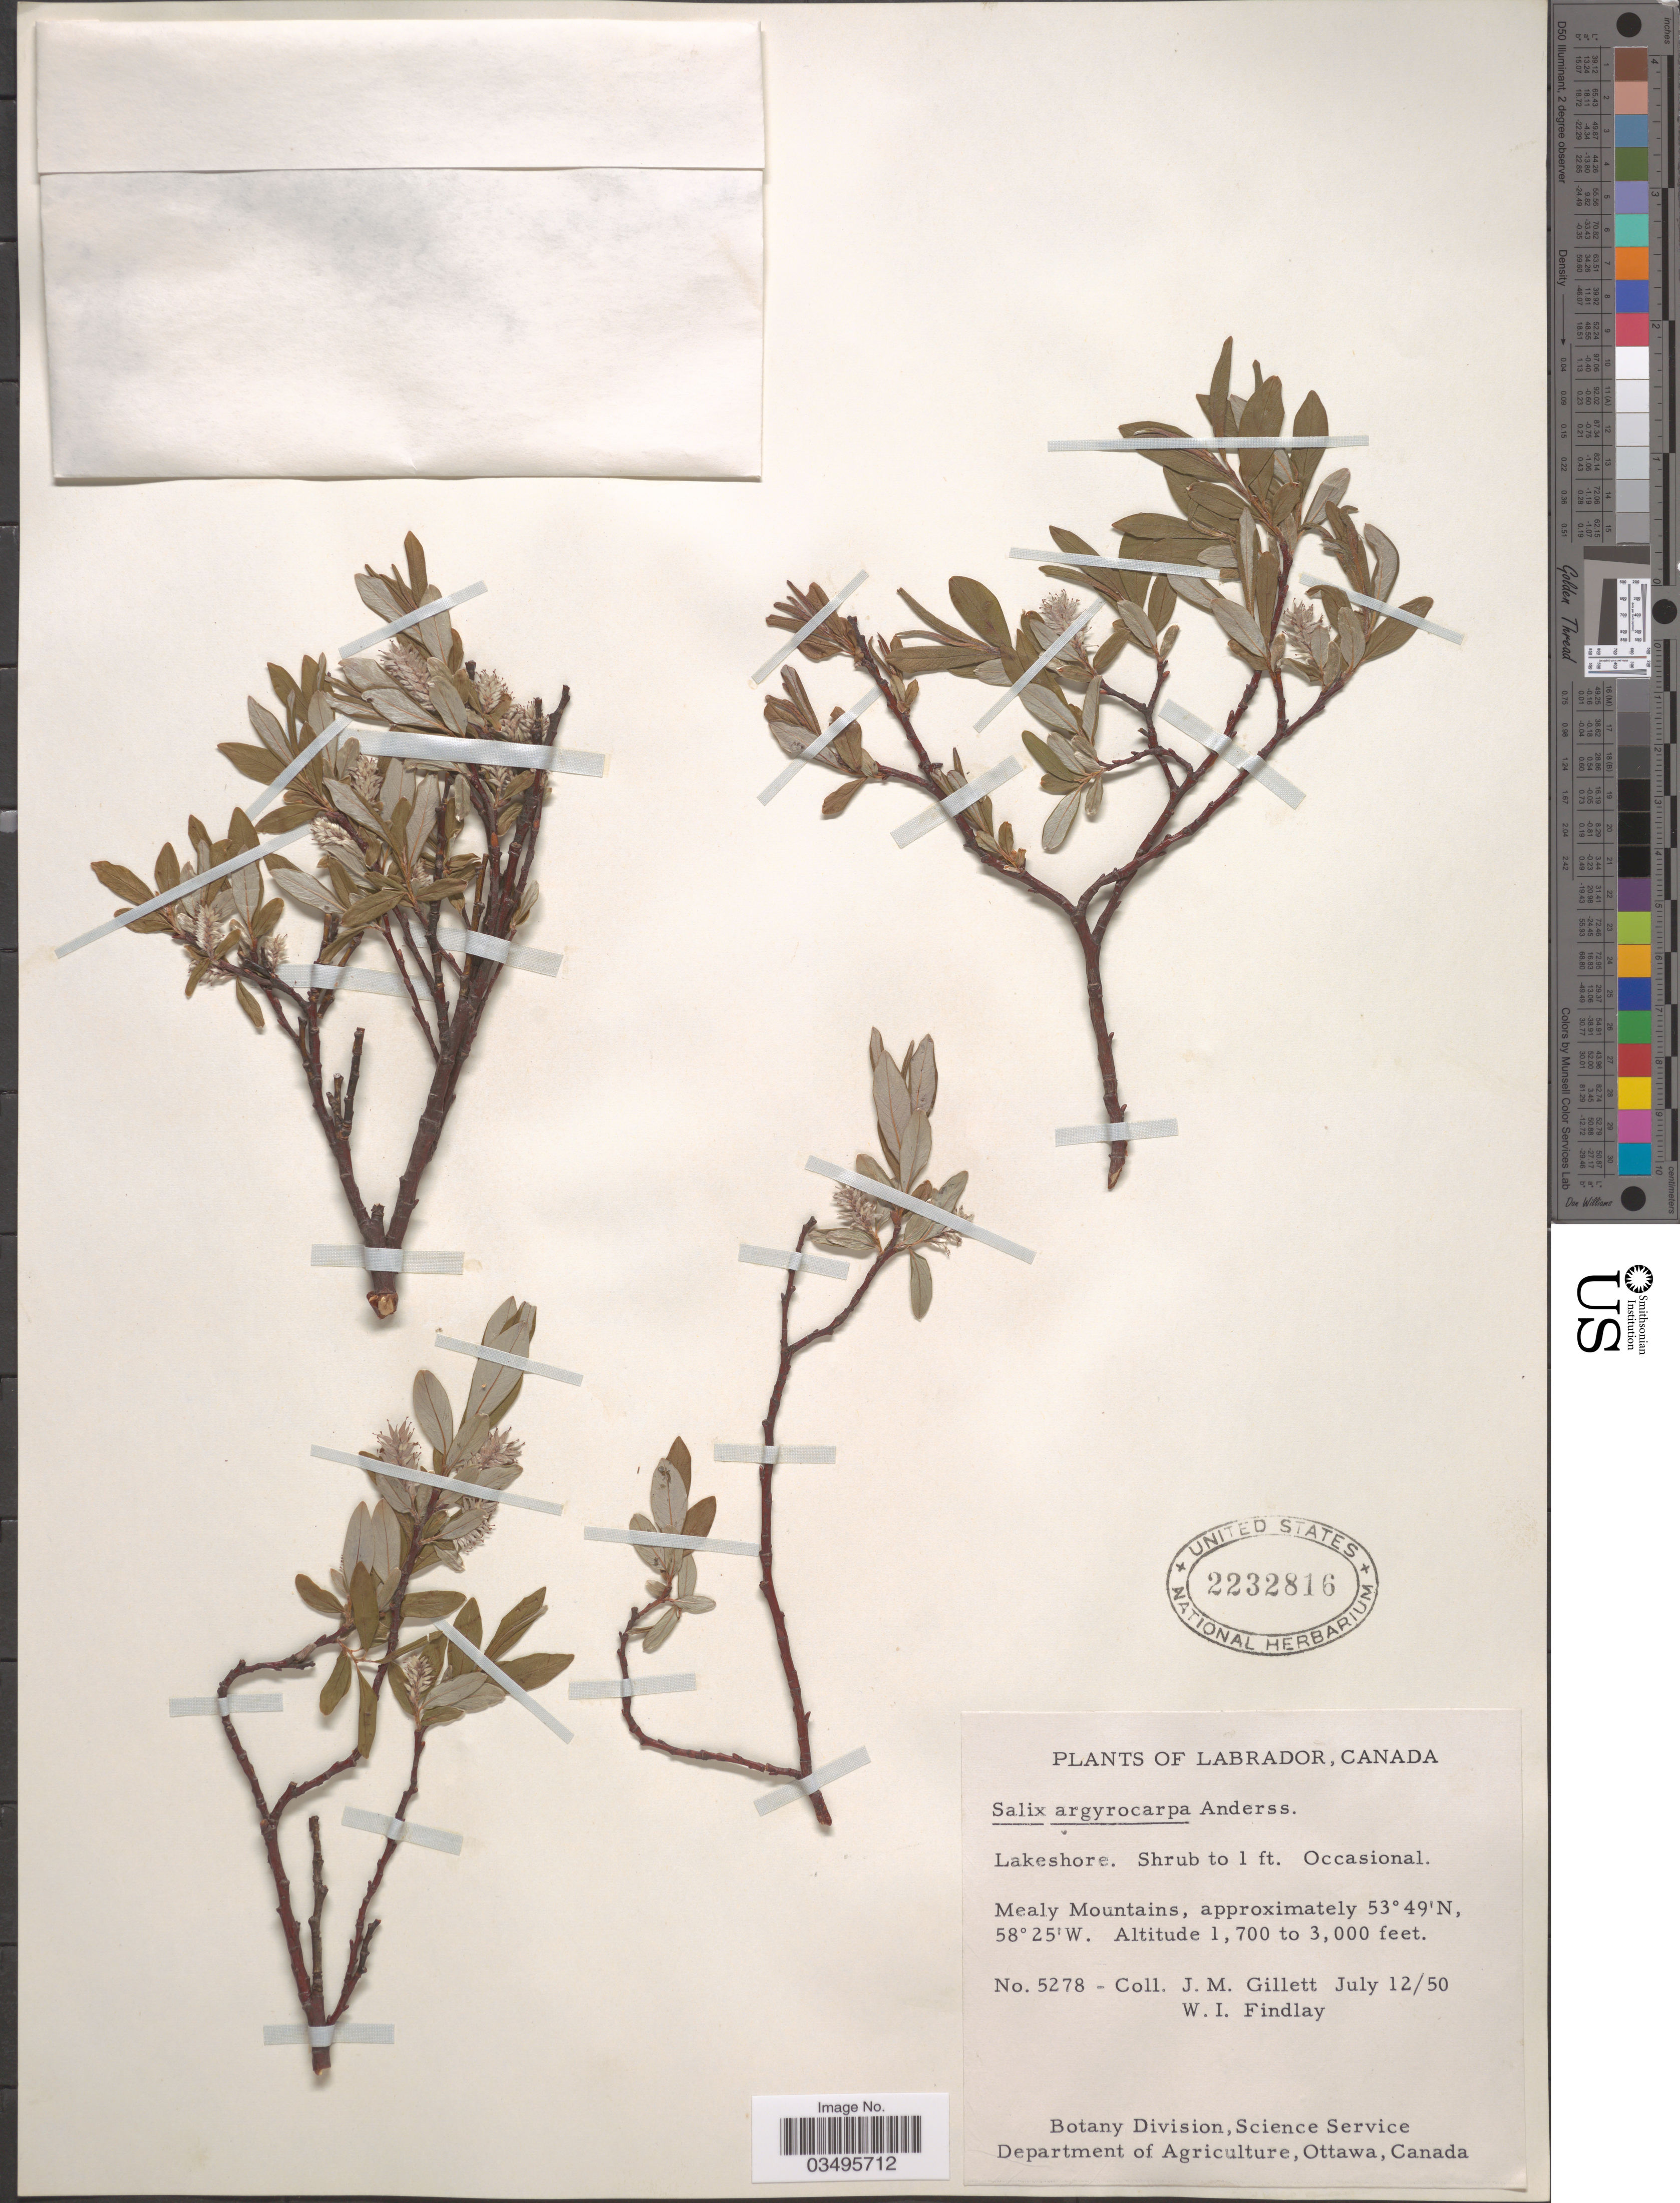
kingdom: Plantae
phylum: Tracheophyta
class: Magnoliopsida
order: Malpighiales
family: Salicaceae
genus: Salix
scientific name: Salix argyrocarpa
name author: L. Andersson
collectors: J. M. Gillett & W. Findlay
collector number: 5278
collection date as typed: Transcribed d/m/y: 12/7/50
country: Canada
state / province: Newfoundland and Labrador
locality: Labrador. Mealy Mountains.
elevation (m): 518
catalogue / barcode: US 2232816